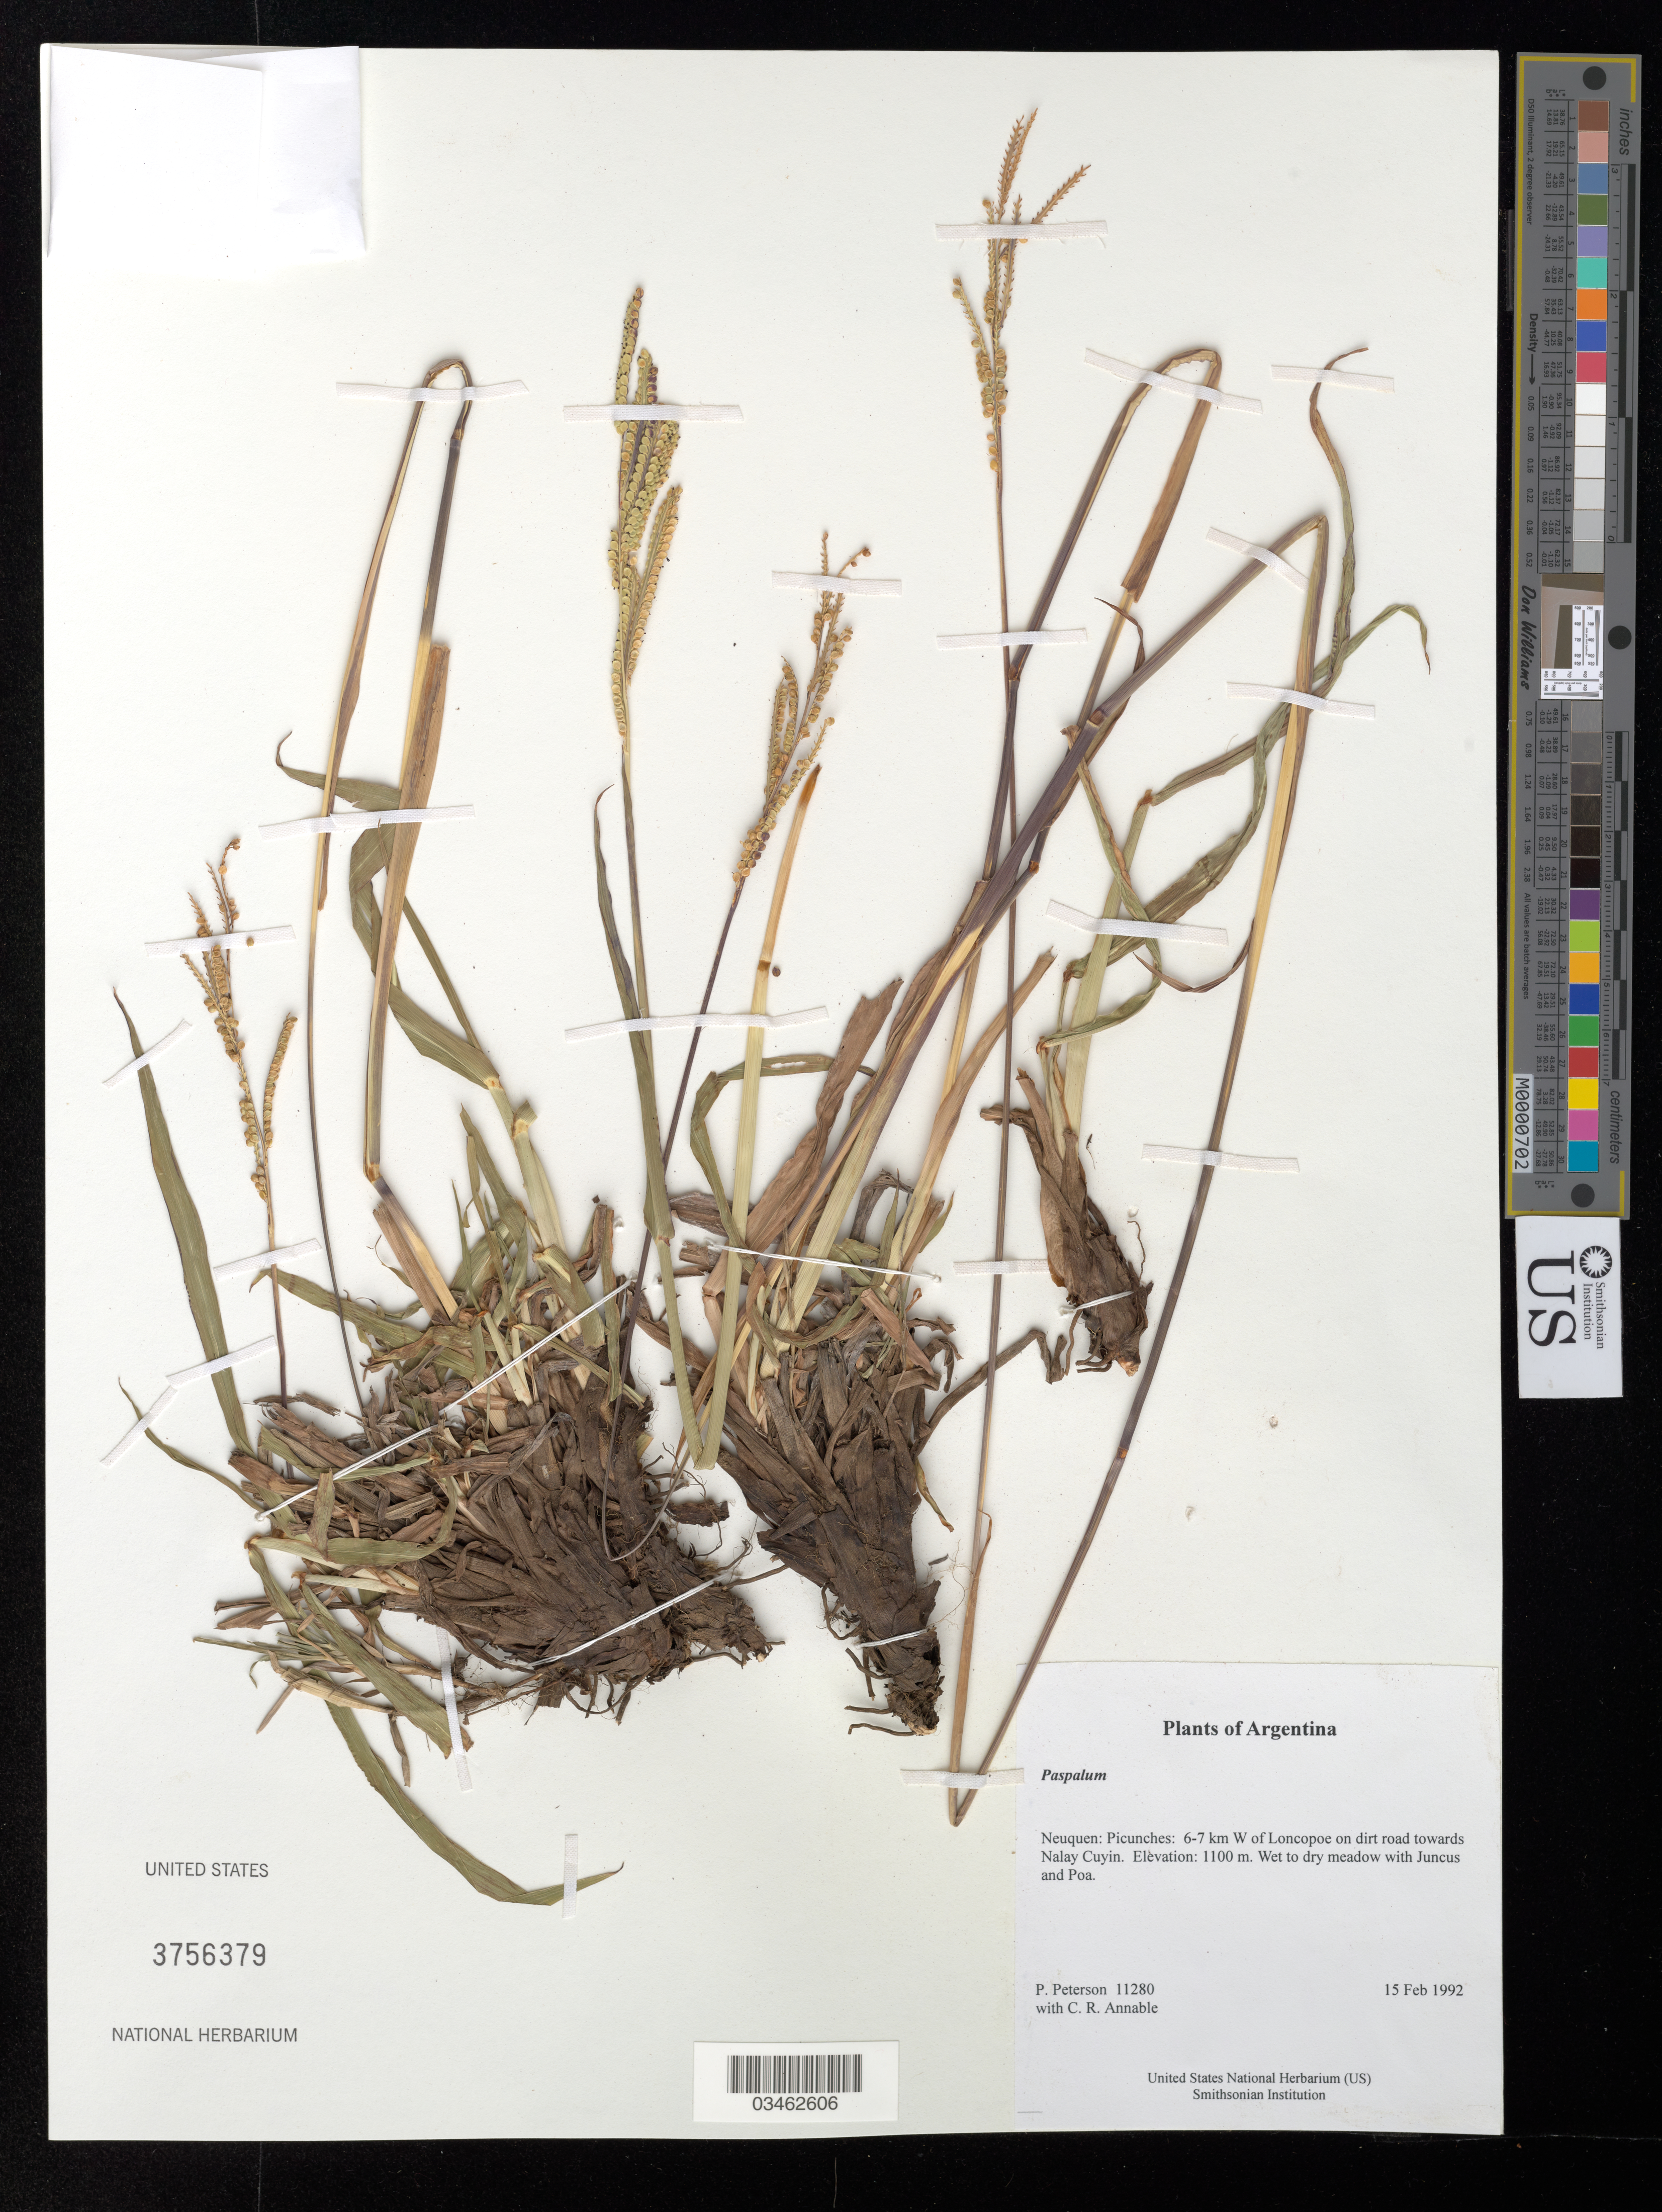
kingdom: Plantae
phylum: Tracheophyta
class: Liliopsida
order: Poales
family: Poaceae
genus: Paspalum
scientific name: Paspalum sp.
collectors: P. M. Peterson & C. R. Annable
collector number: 11280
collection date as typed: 15 Feb 1992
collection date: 1992-02-15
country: Argentina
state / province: Neuquen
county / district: Picunches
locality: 6-7 km W of Loncopoe on dirt road towards Nalay Cuyin.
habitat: Wet to dry meadow with Juncus and Poa.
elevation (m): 1100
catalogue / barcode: US 3756379